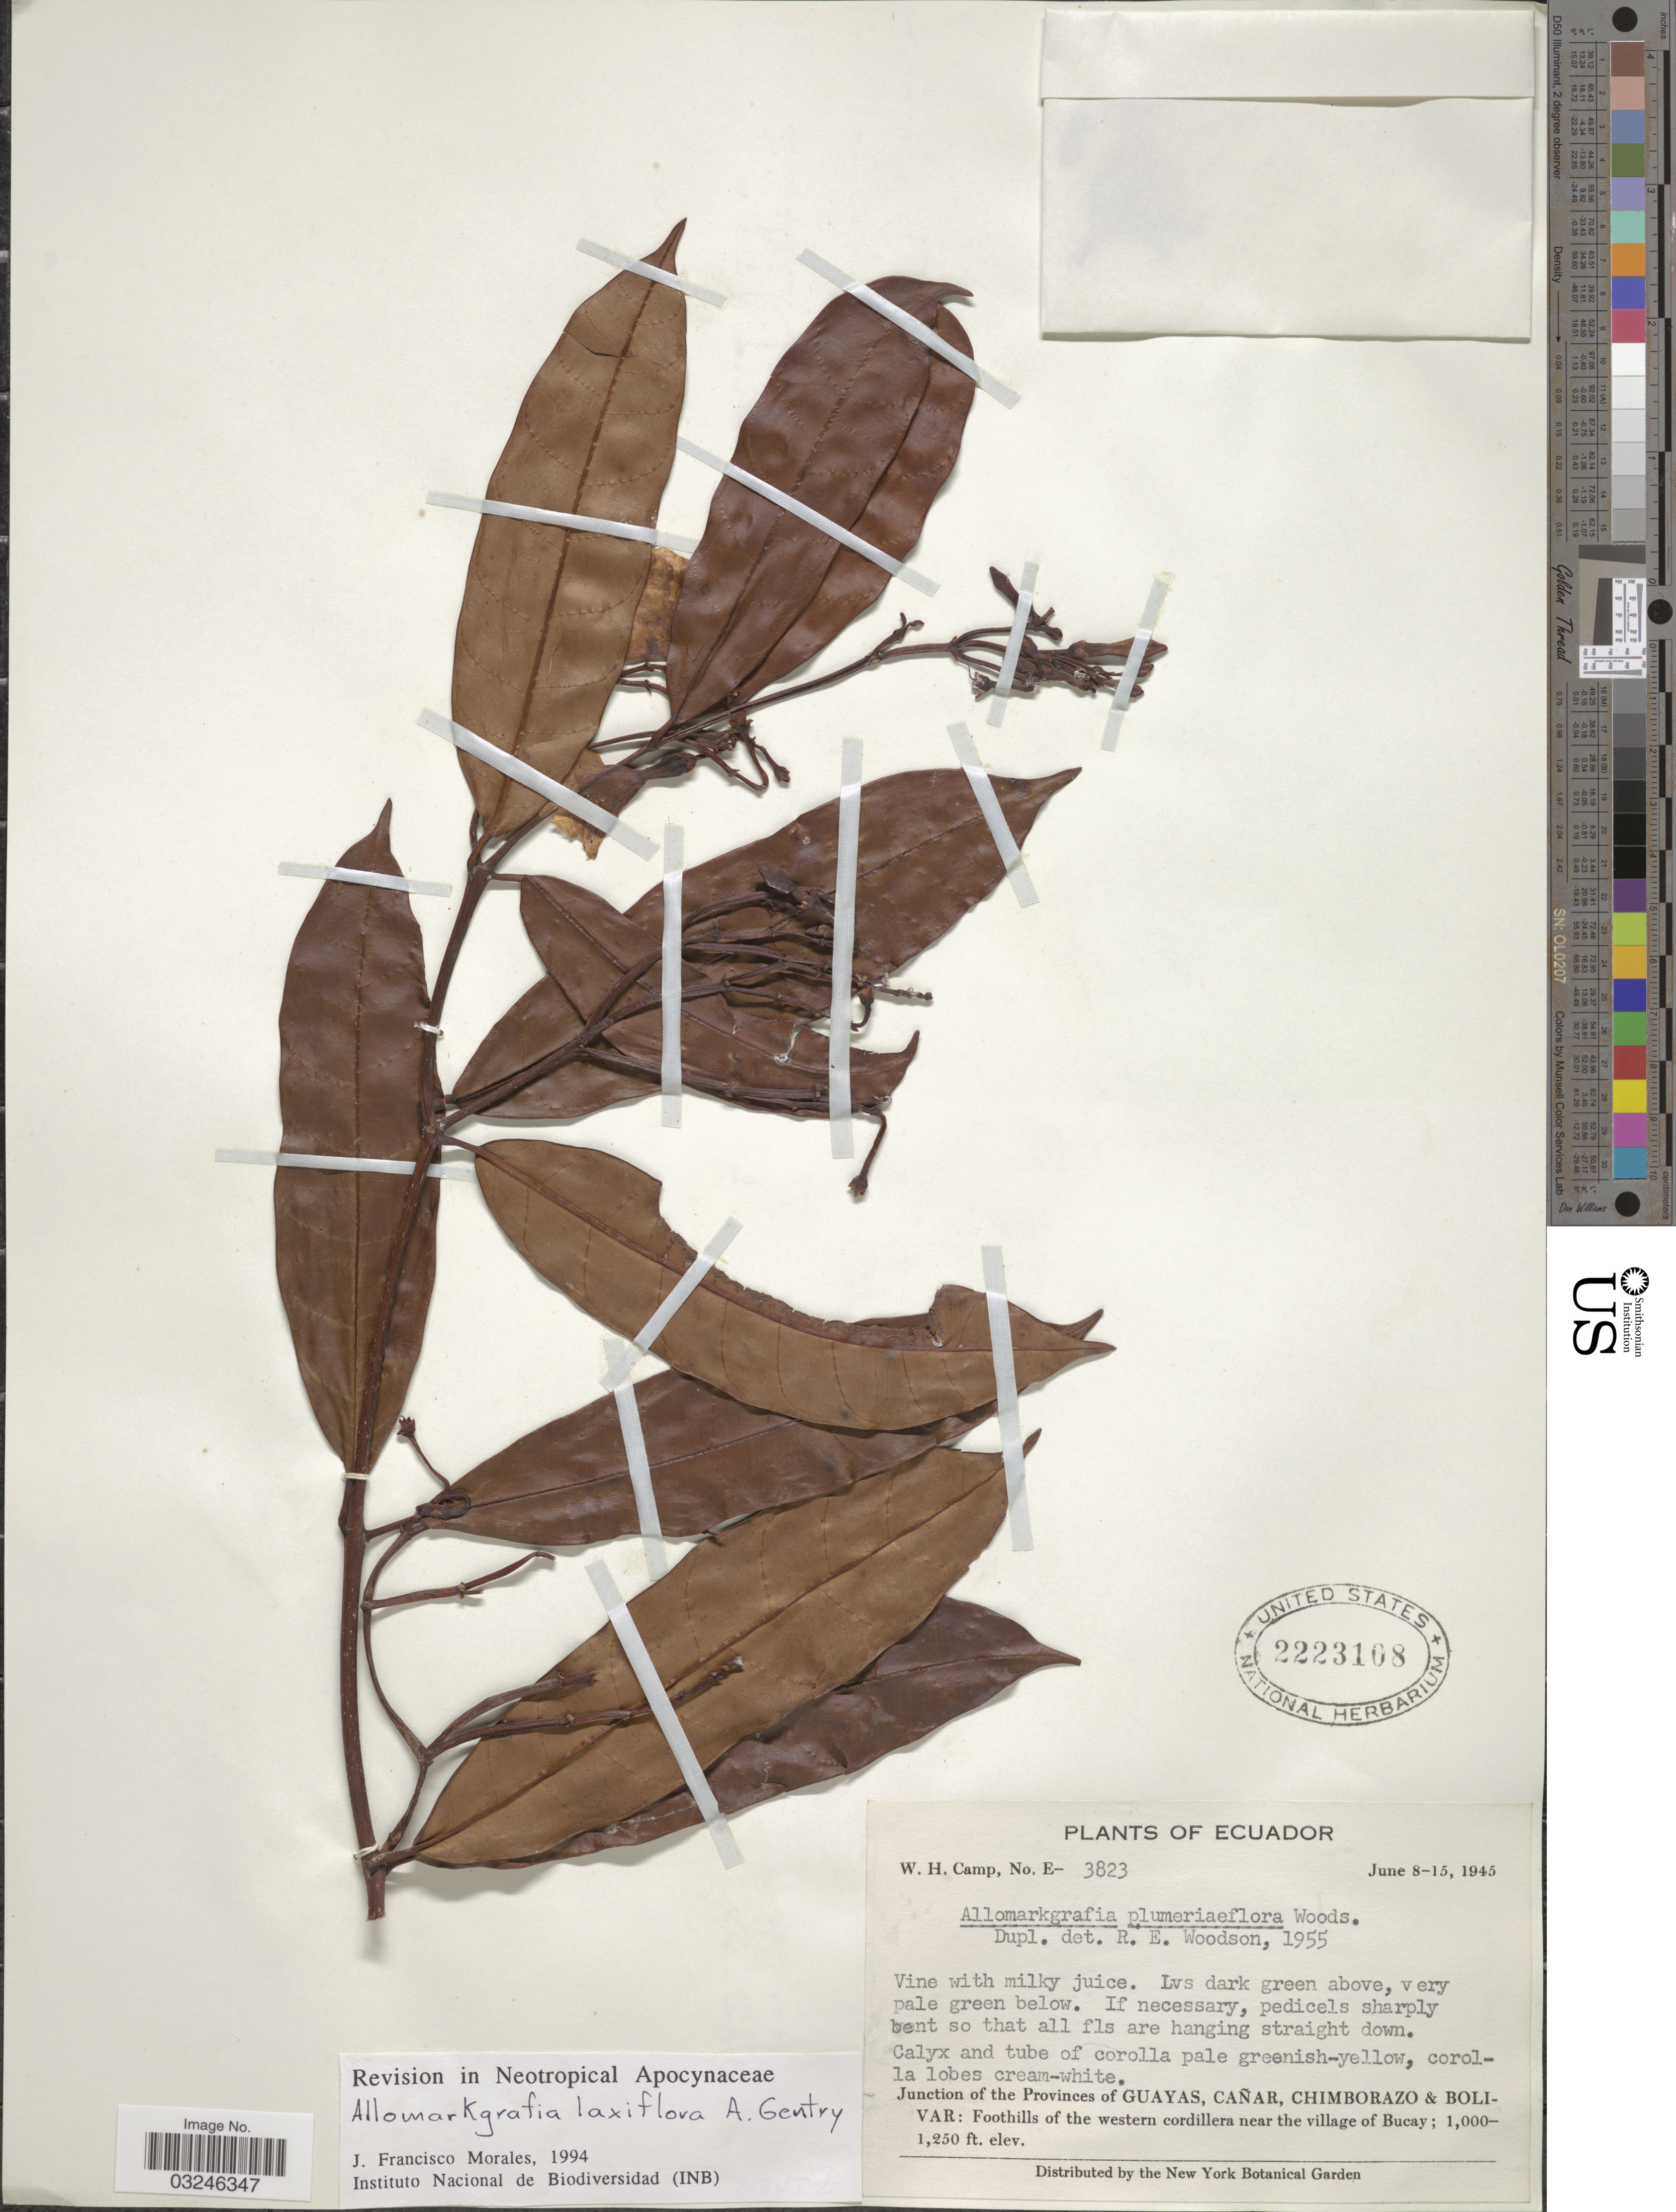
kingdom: Plantae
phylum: Tracheophyta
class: Magnoliopsida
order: Gentianales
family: Apocynaceae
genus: Allomarkgrafia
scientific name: Allomarkgrafia laxiflora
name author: A.H. Gentry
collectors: W. H. Camp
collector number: E-3823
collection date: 1945-06-08/1945-06-15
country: Ecuador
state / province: Cañar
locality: Junction of the Provinces of Guayas, Chimborazo & Bolivar: Foothills of the western cordillera near the village of Bucay.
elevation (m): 305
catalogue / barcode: US 2223108